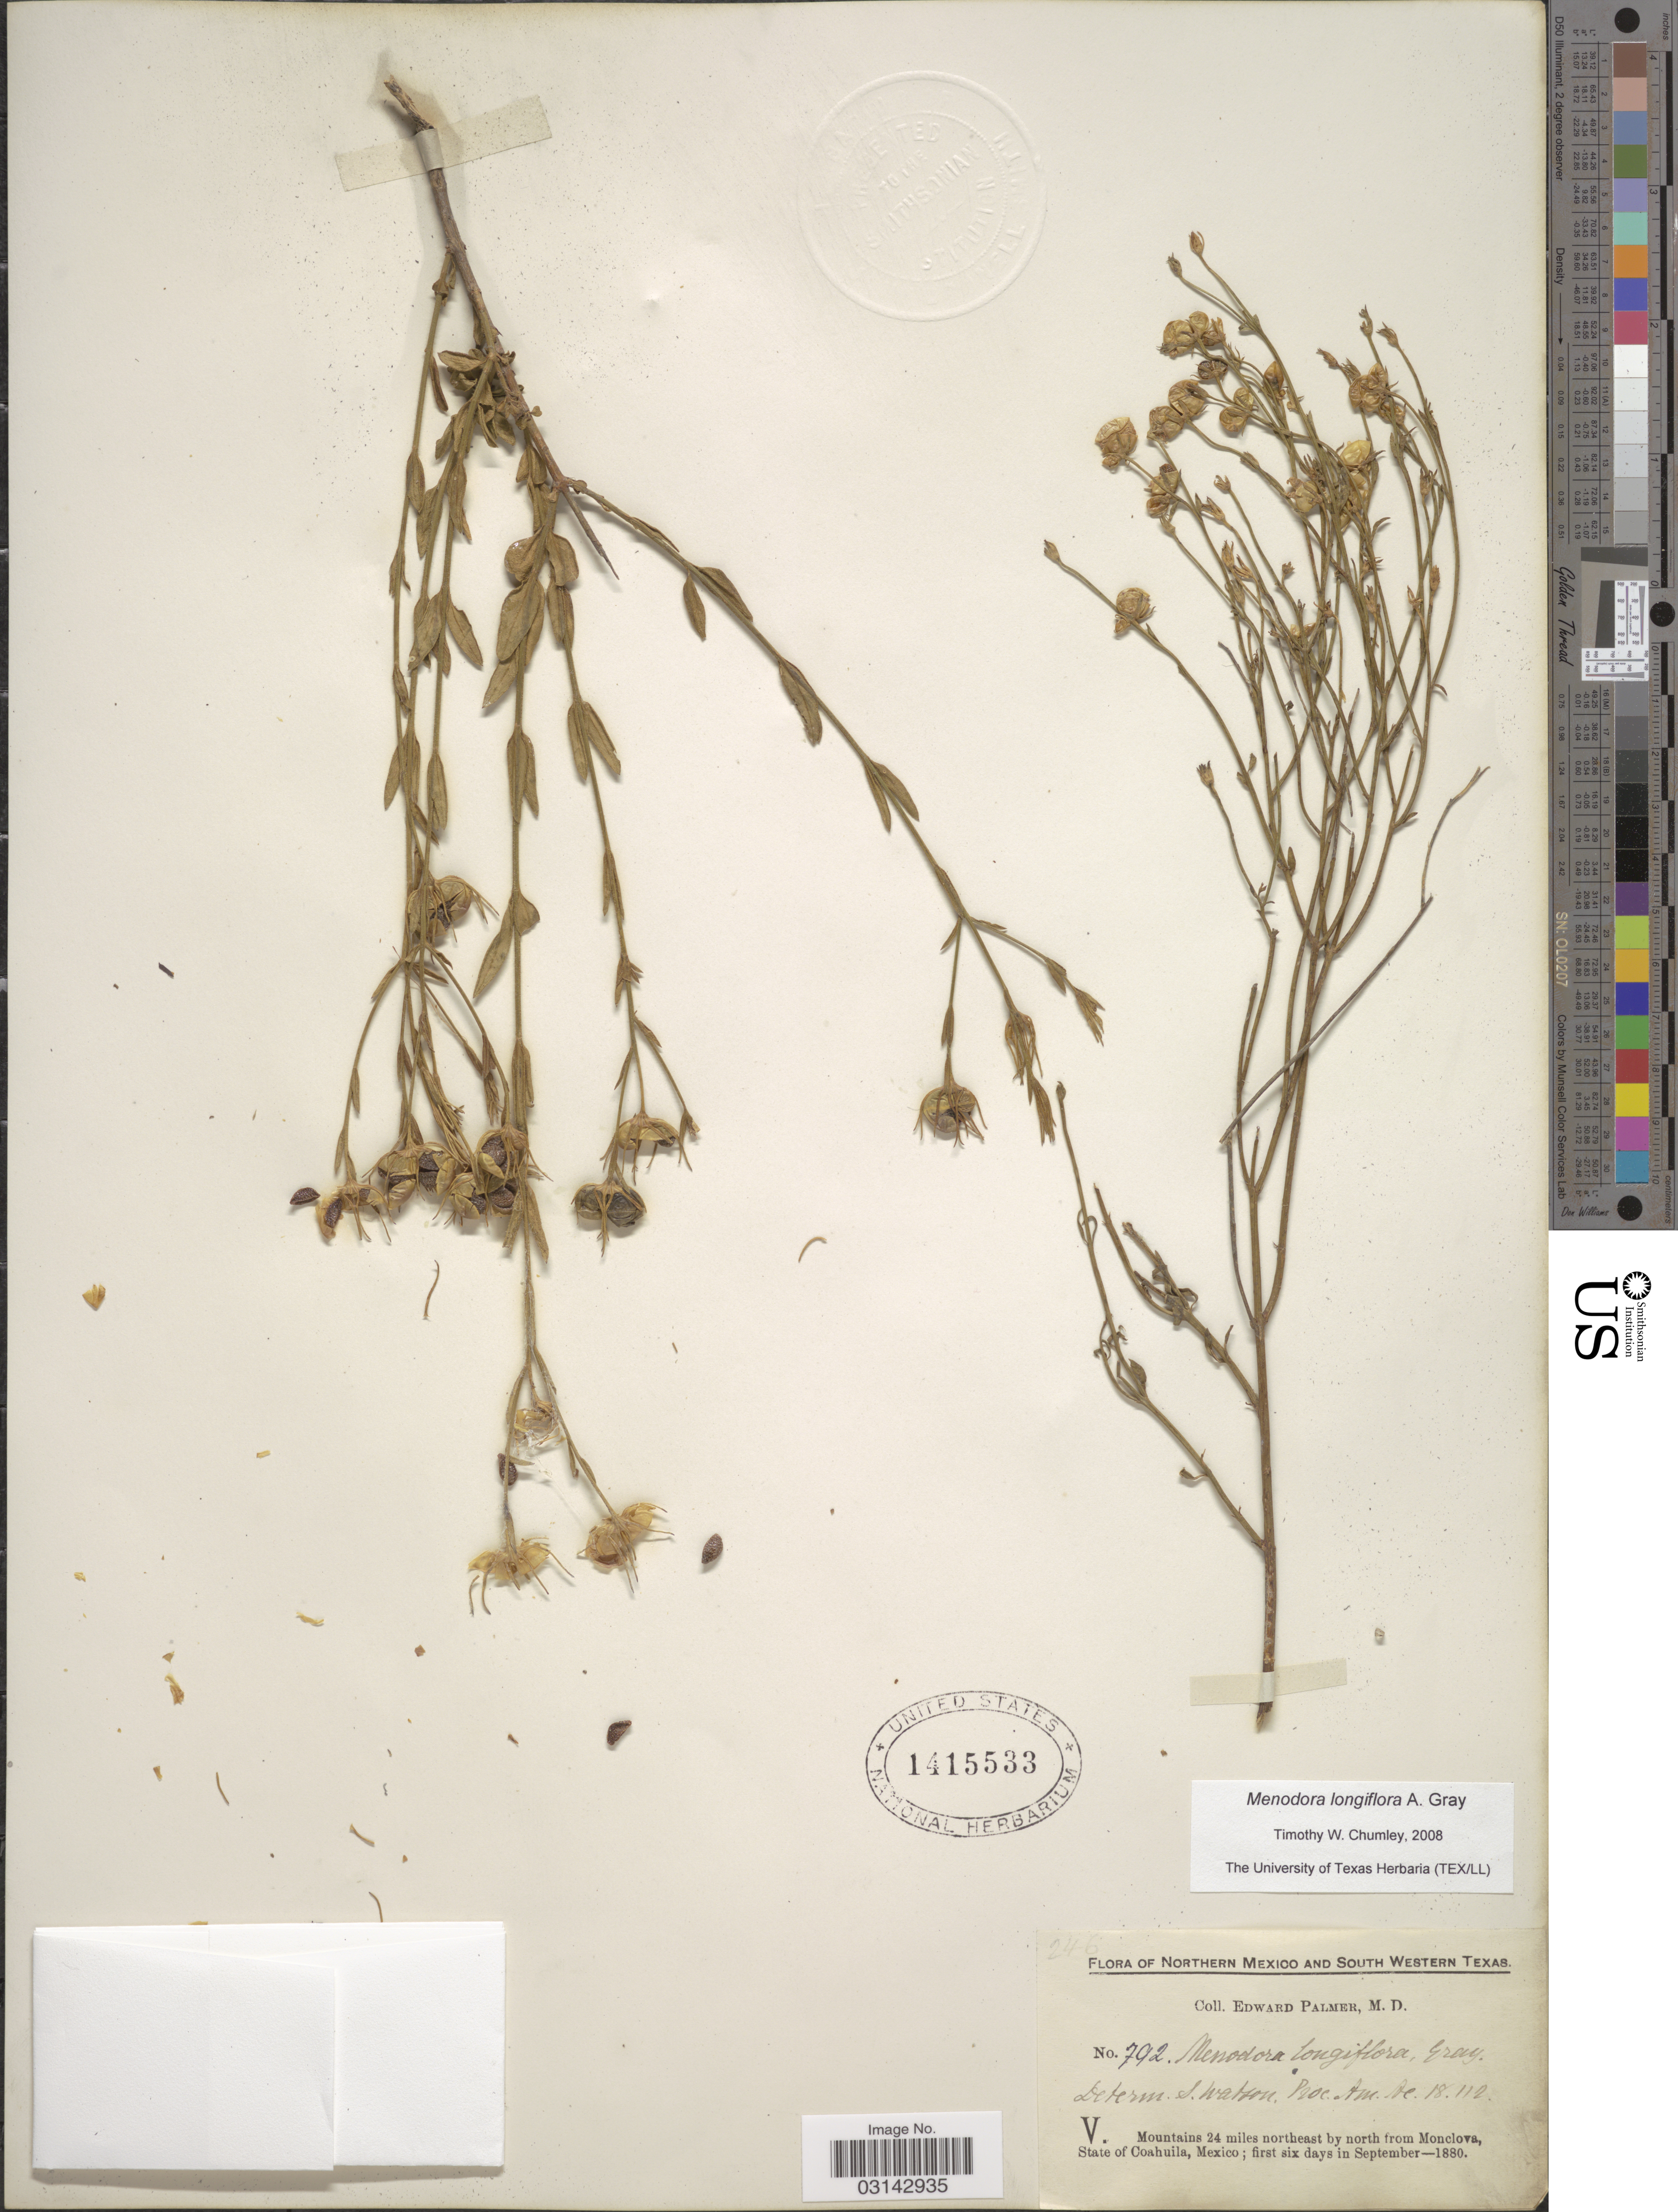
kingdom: Plantae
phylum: Tracheophyta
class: Magnoliopsida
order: Lamiales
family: Oleaceae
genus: Menodora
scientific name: Menodora longiflora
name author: A. Gray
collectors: E. Palmer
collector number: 792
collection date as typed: first six days in September - 1880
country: Mexico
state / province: Coahuila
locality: Northern Mexico. Mountains 24 miles northeast by north from Monclova.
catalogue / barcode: US 1415533